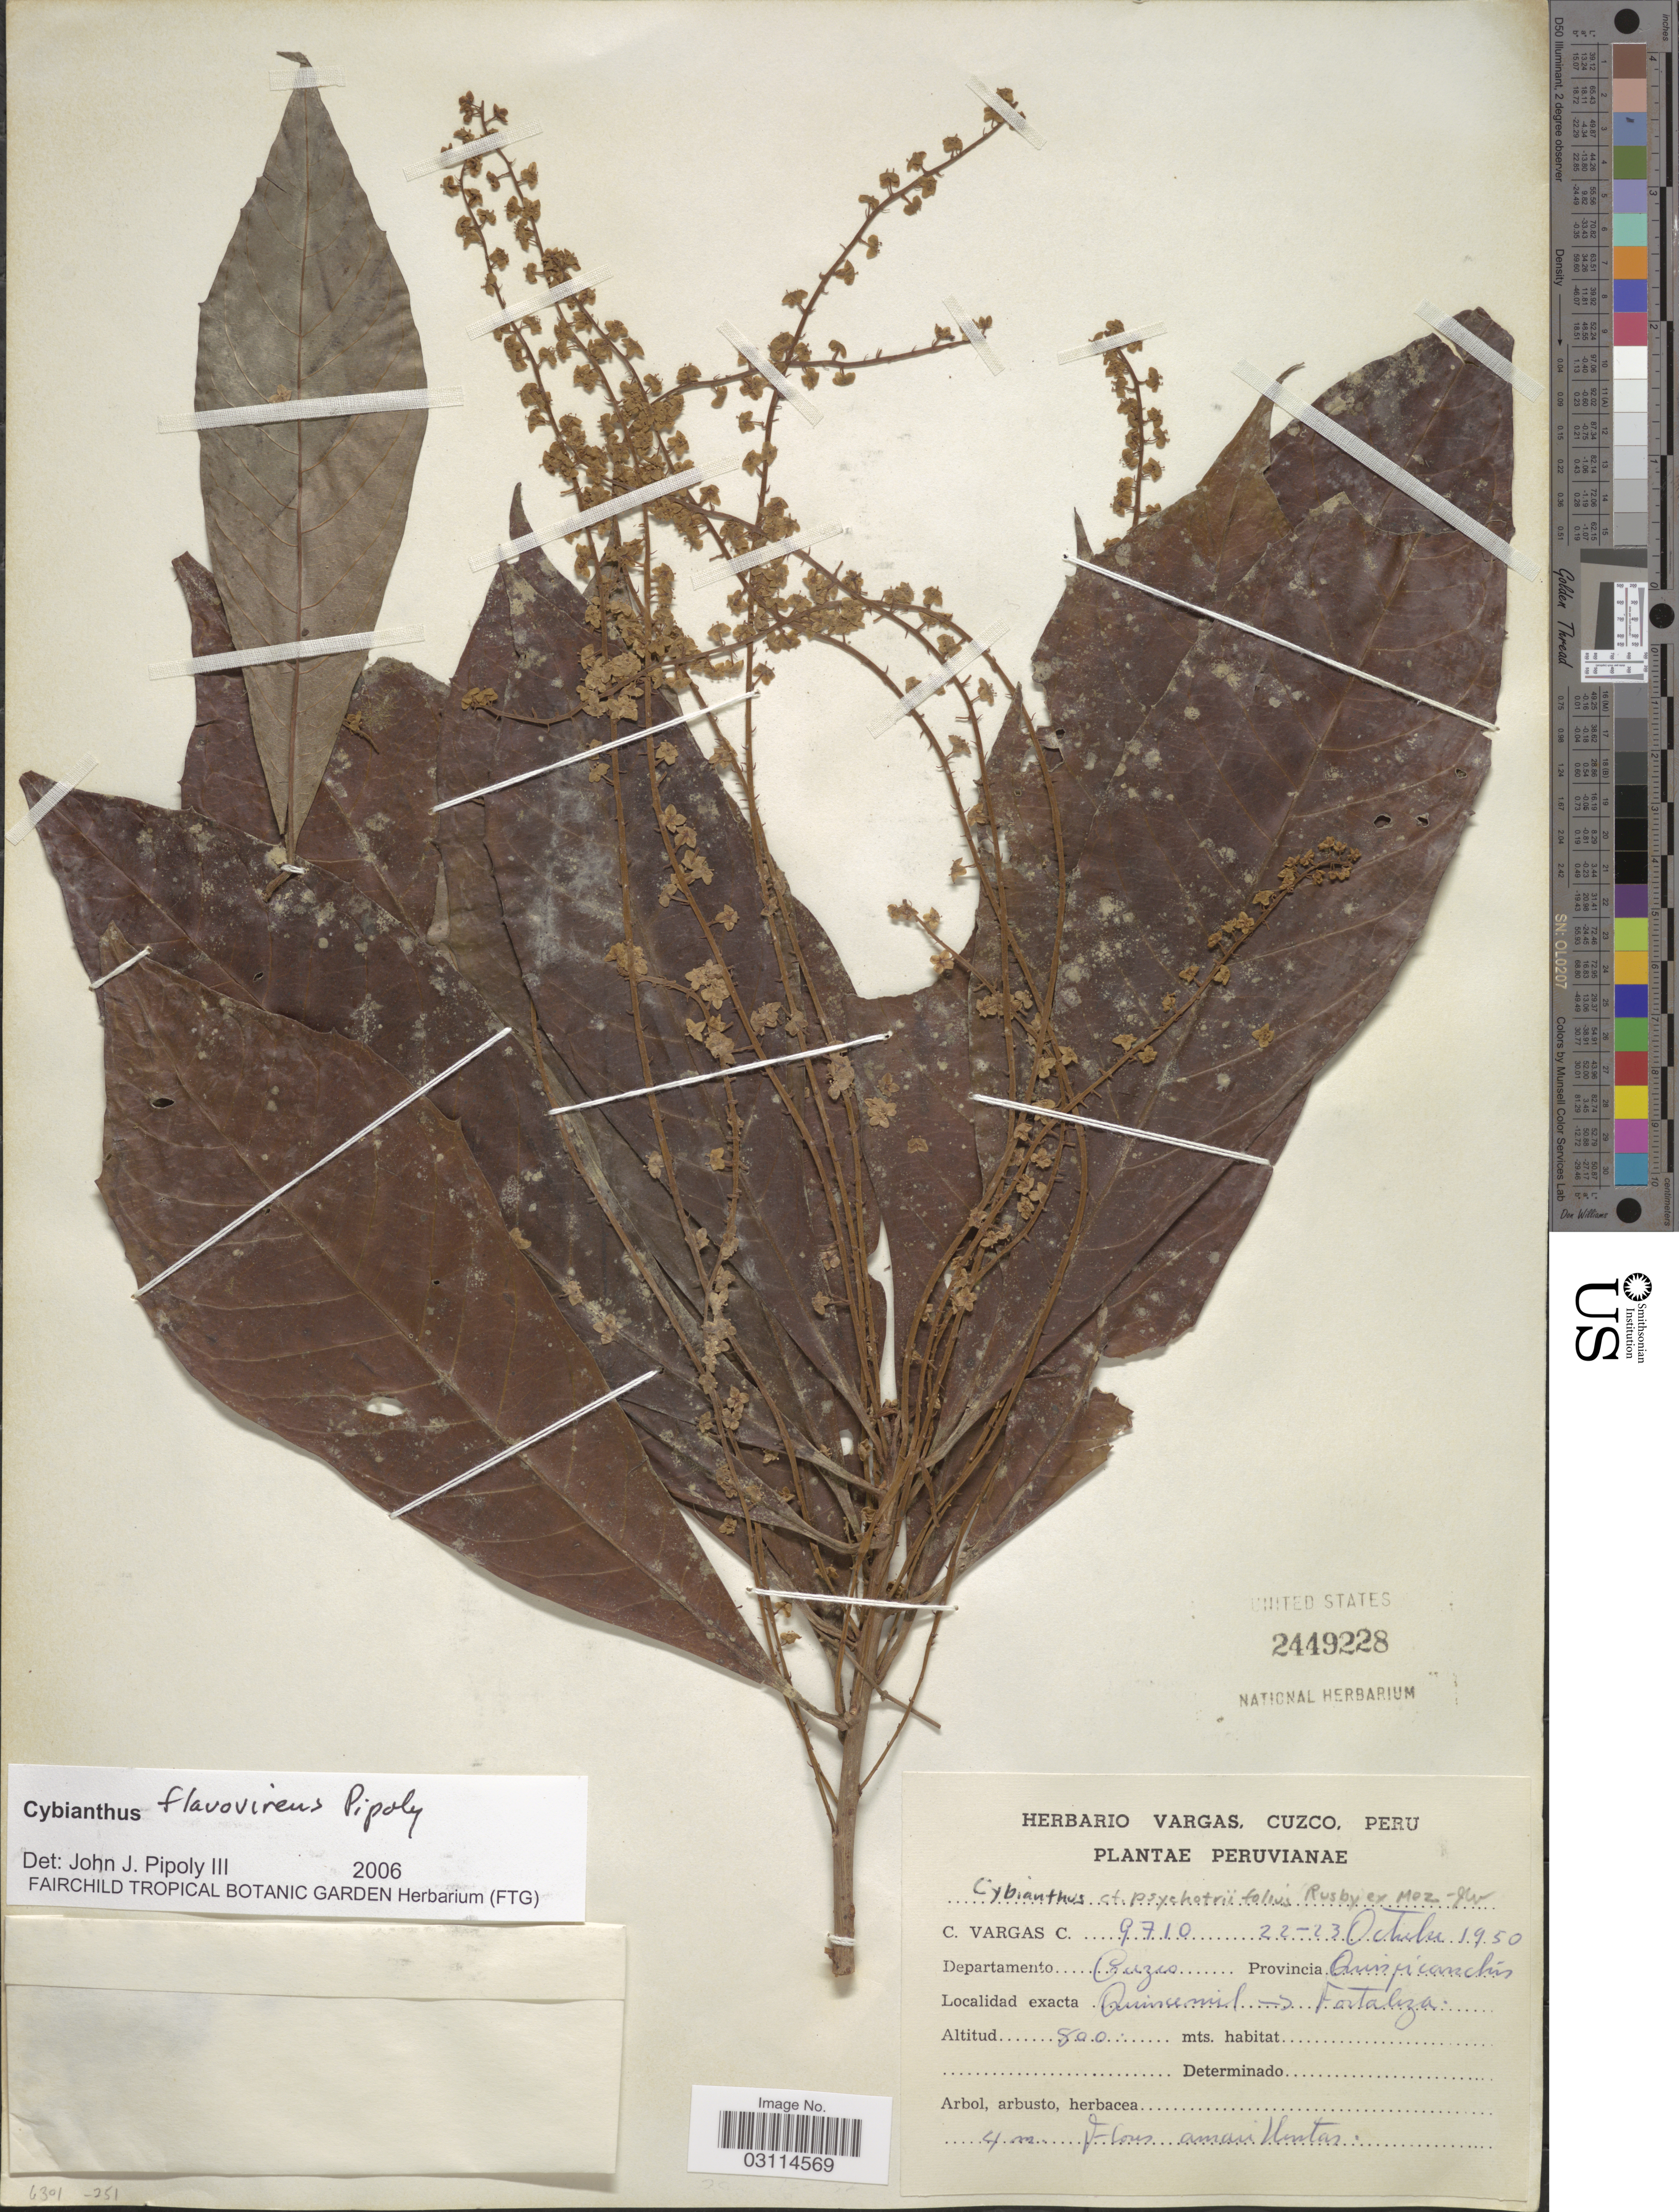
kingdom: Plantae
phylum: Tracheophyta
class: Magnoliopsida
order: Ericales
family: Primulaceae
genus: Cybianthus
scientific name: Cybianthus flavovirens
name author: Pipoly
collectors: C. Vargas Calderón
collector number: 9710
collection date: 1950-10-22/1950-10-23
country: Peru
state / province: Cusco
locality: Departamento Cuzco. Provincia Quispicanchis. Quincemil --> Fortaliza.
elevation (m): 800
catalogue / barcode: US 2449228